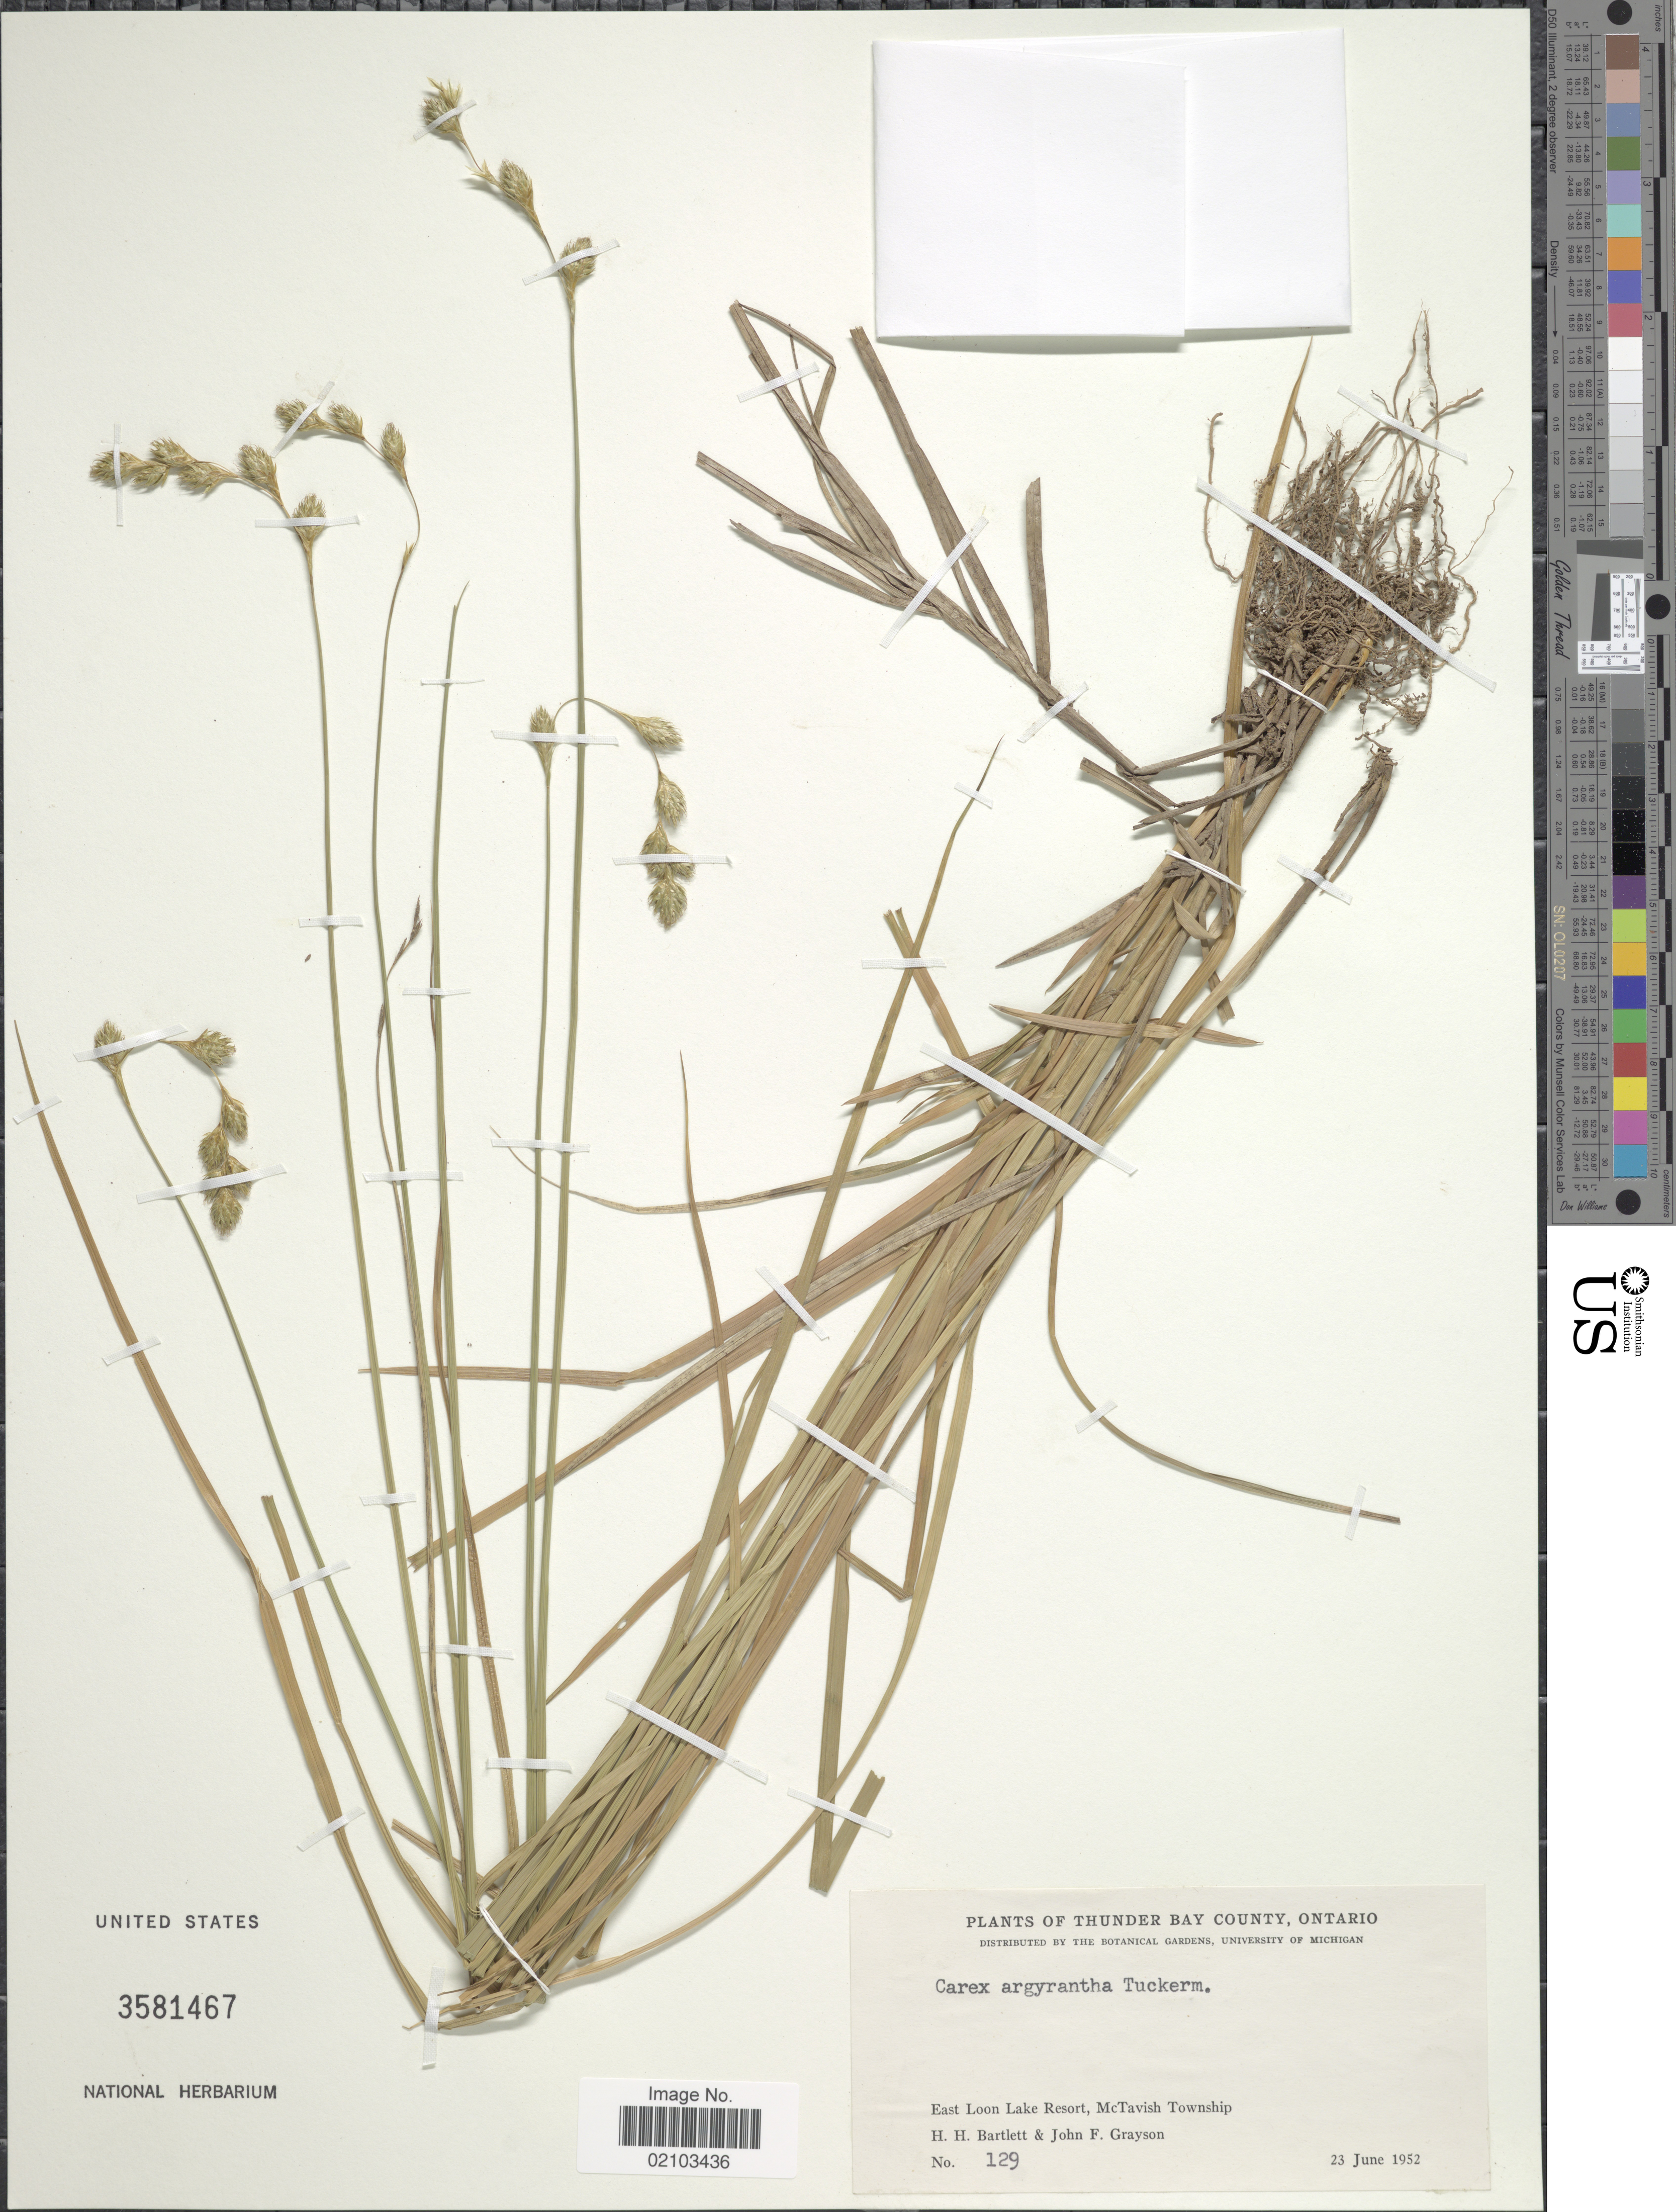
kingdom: Plantae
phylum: Tracheophyta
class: Liliopsida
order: Poales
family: Cyperaceae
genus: Carex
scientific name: Carex argyrantha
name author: Tuck. ex Boott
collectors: H. H. Bartlett & J. Grayson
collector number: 129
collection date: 1952-06-23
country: Canada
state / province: Ontario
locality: Thunder Bay County, East Loon Lake Resort, McTavish Township.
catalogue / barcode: US 3581467